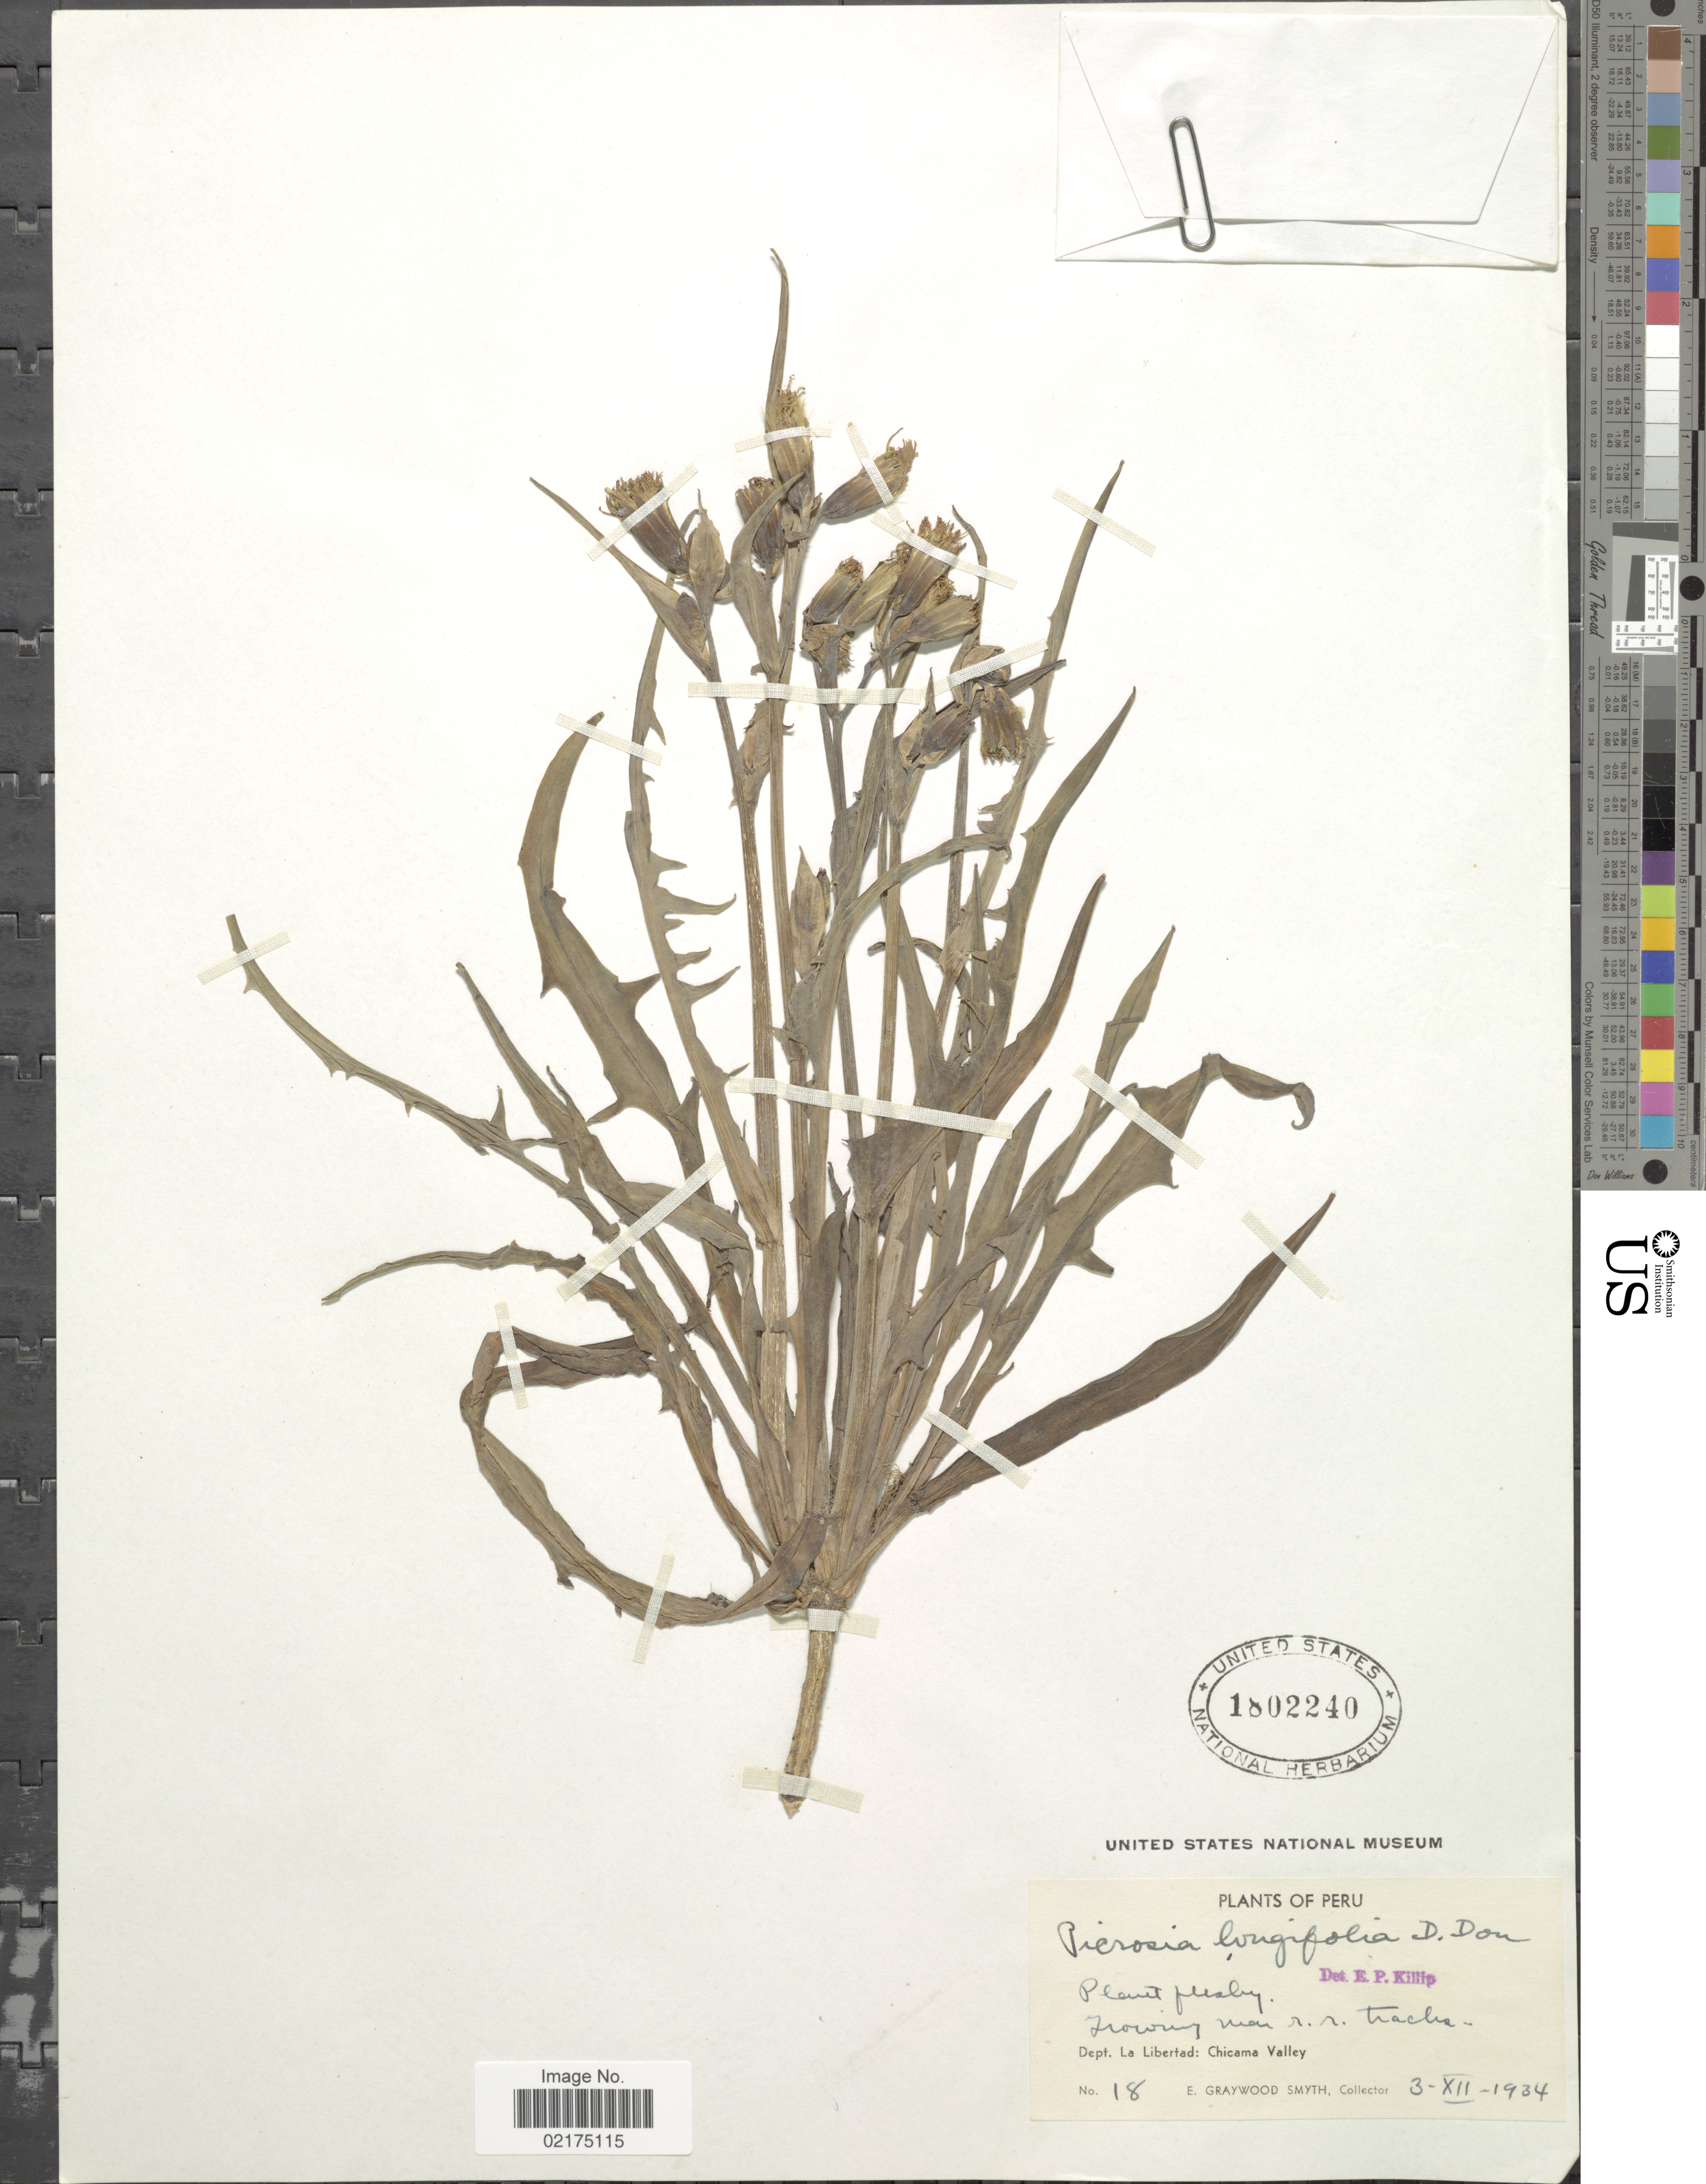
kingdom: Plantae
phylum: Tracheophyta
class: Magnoliopsida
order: Asterales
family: Asteraceae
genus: Picrosia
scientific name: Picrosia longifolia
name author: D. Don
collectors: E. G. Smyth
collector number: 18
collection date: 1934-12-03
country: Peru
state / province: La Libertad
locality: Chicama Valley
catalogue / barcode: US 1802240